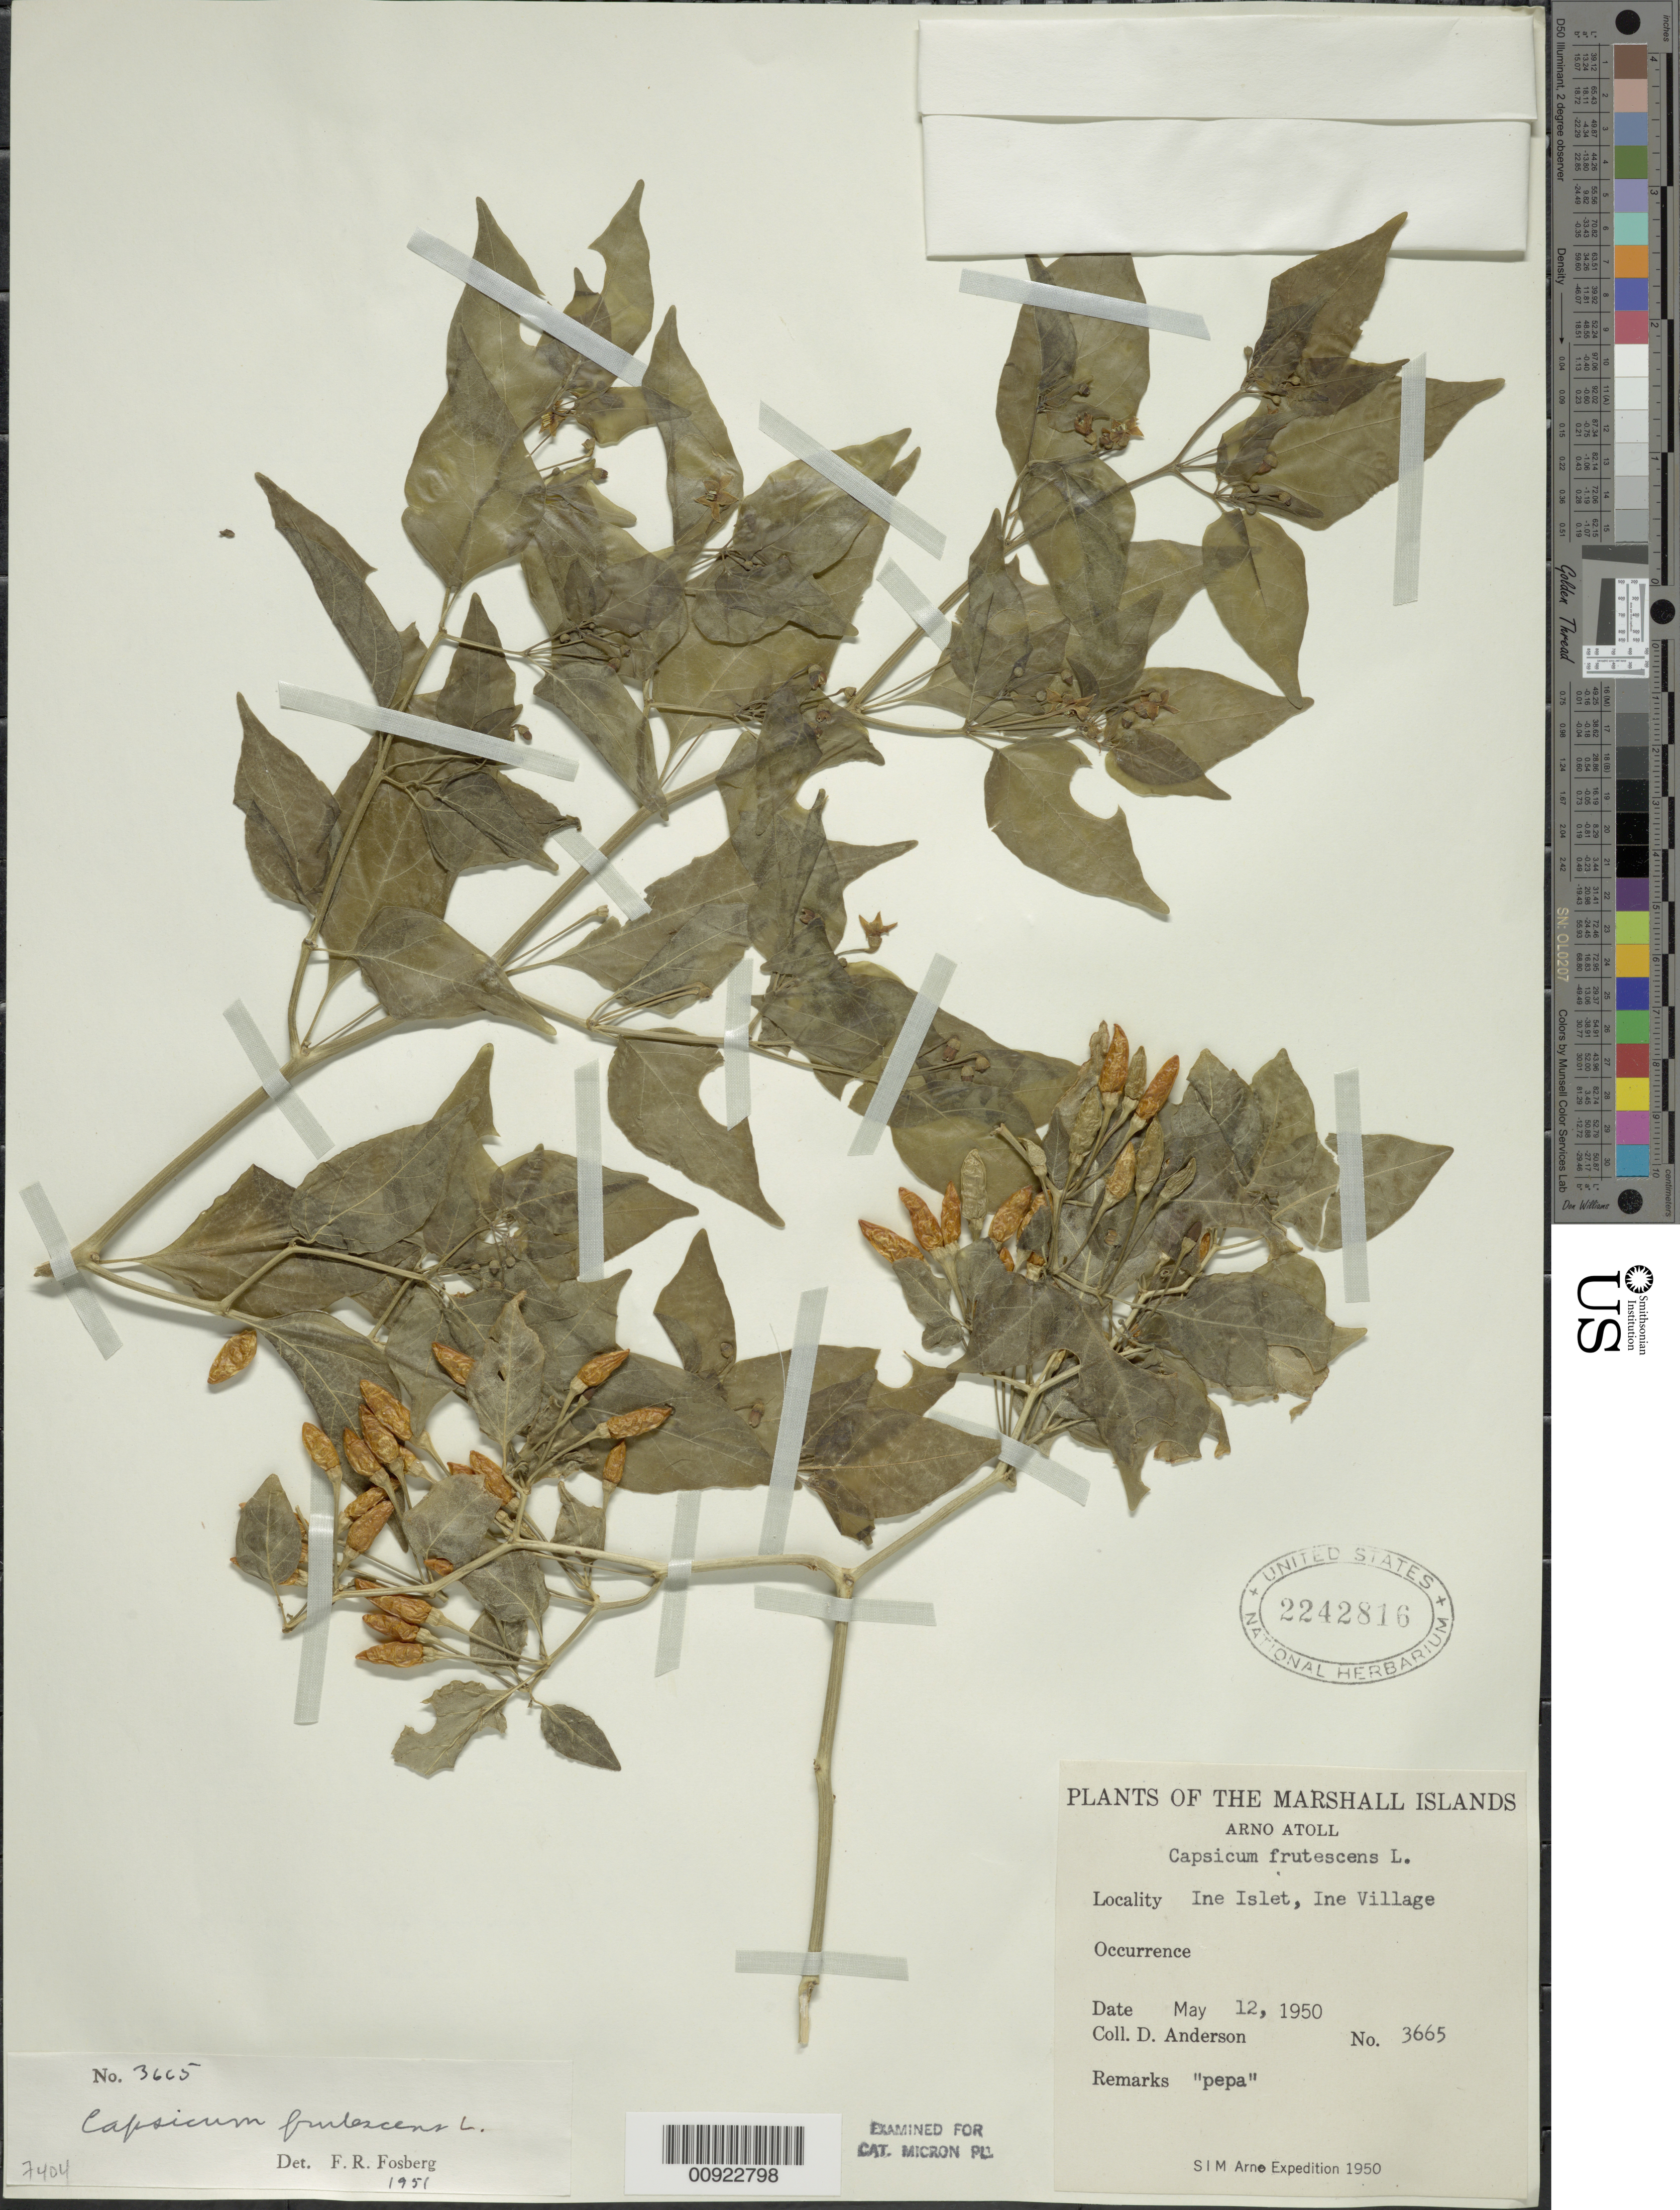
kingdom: Plantae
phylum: Tracheophyta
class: Magnoliopsida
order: Solanales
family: Solanaceae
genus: Capsicum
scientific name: Capsicum frutescens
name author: L.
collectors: D. Anderson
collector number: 3665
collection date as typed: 12 May 1950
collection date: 1950-05-12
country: Marshall Islands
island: Arno Atoll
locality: Ine Islet, Ine Village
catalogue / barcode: US 2242816